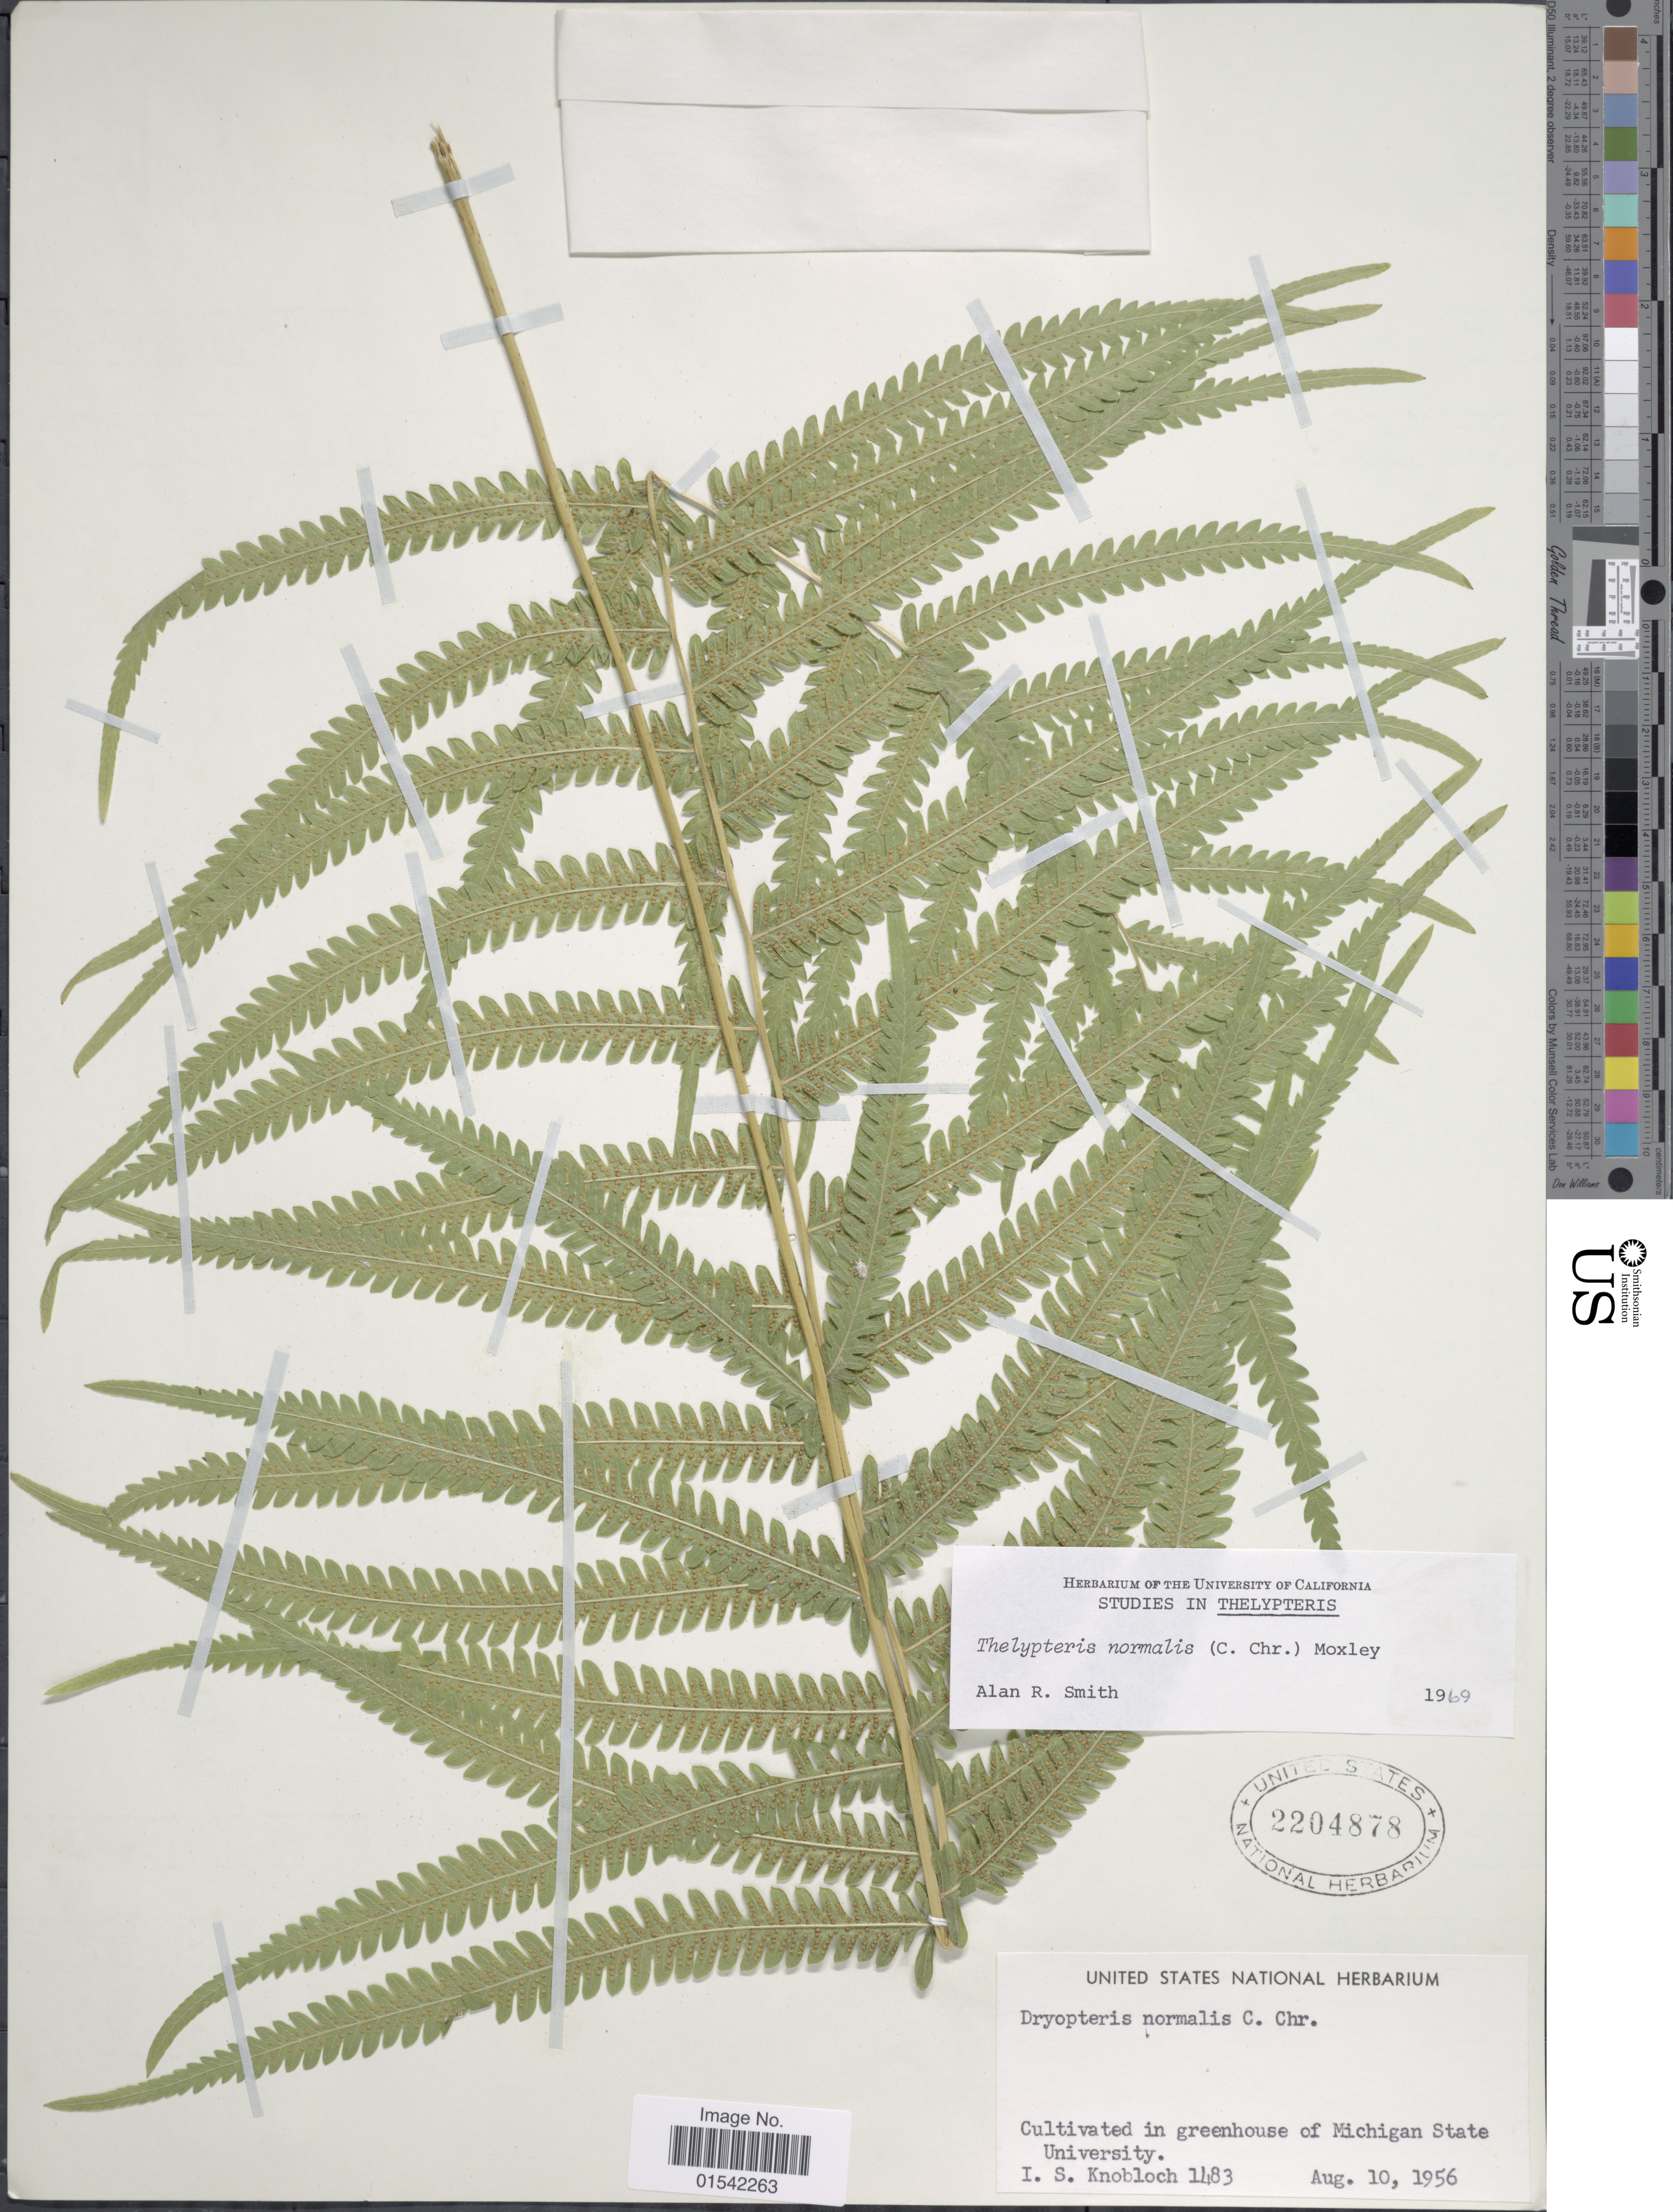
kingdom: Plantae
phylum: Tracheophyta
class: Polypodiopsida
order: Polypodiales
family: Thelypteridaceae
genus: Cyclosorus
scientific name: Cyclosorus kunthii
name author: (Desv.) Christenh.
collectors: I. Knobloch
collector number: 1483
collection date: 1956-08-10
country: United States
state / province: Michigan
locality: Cultivated in greenhouse of Michigan State University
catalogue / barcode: US 2204878